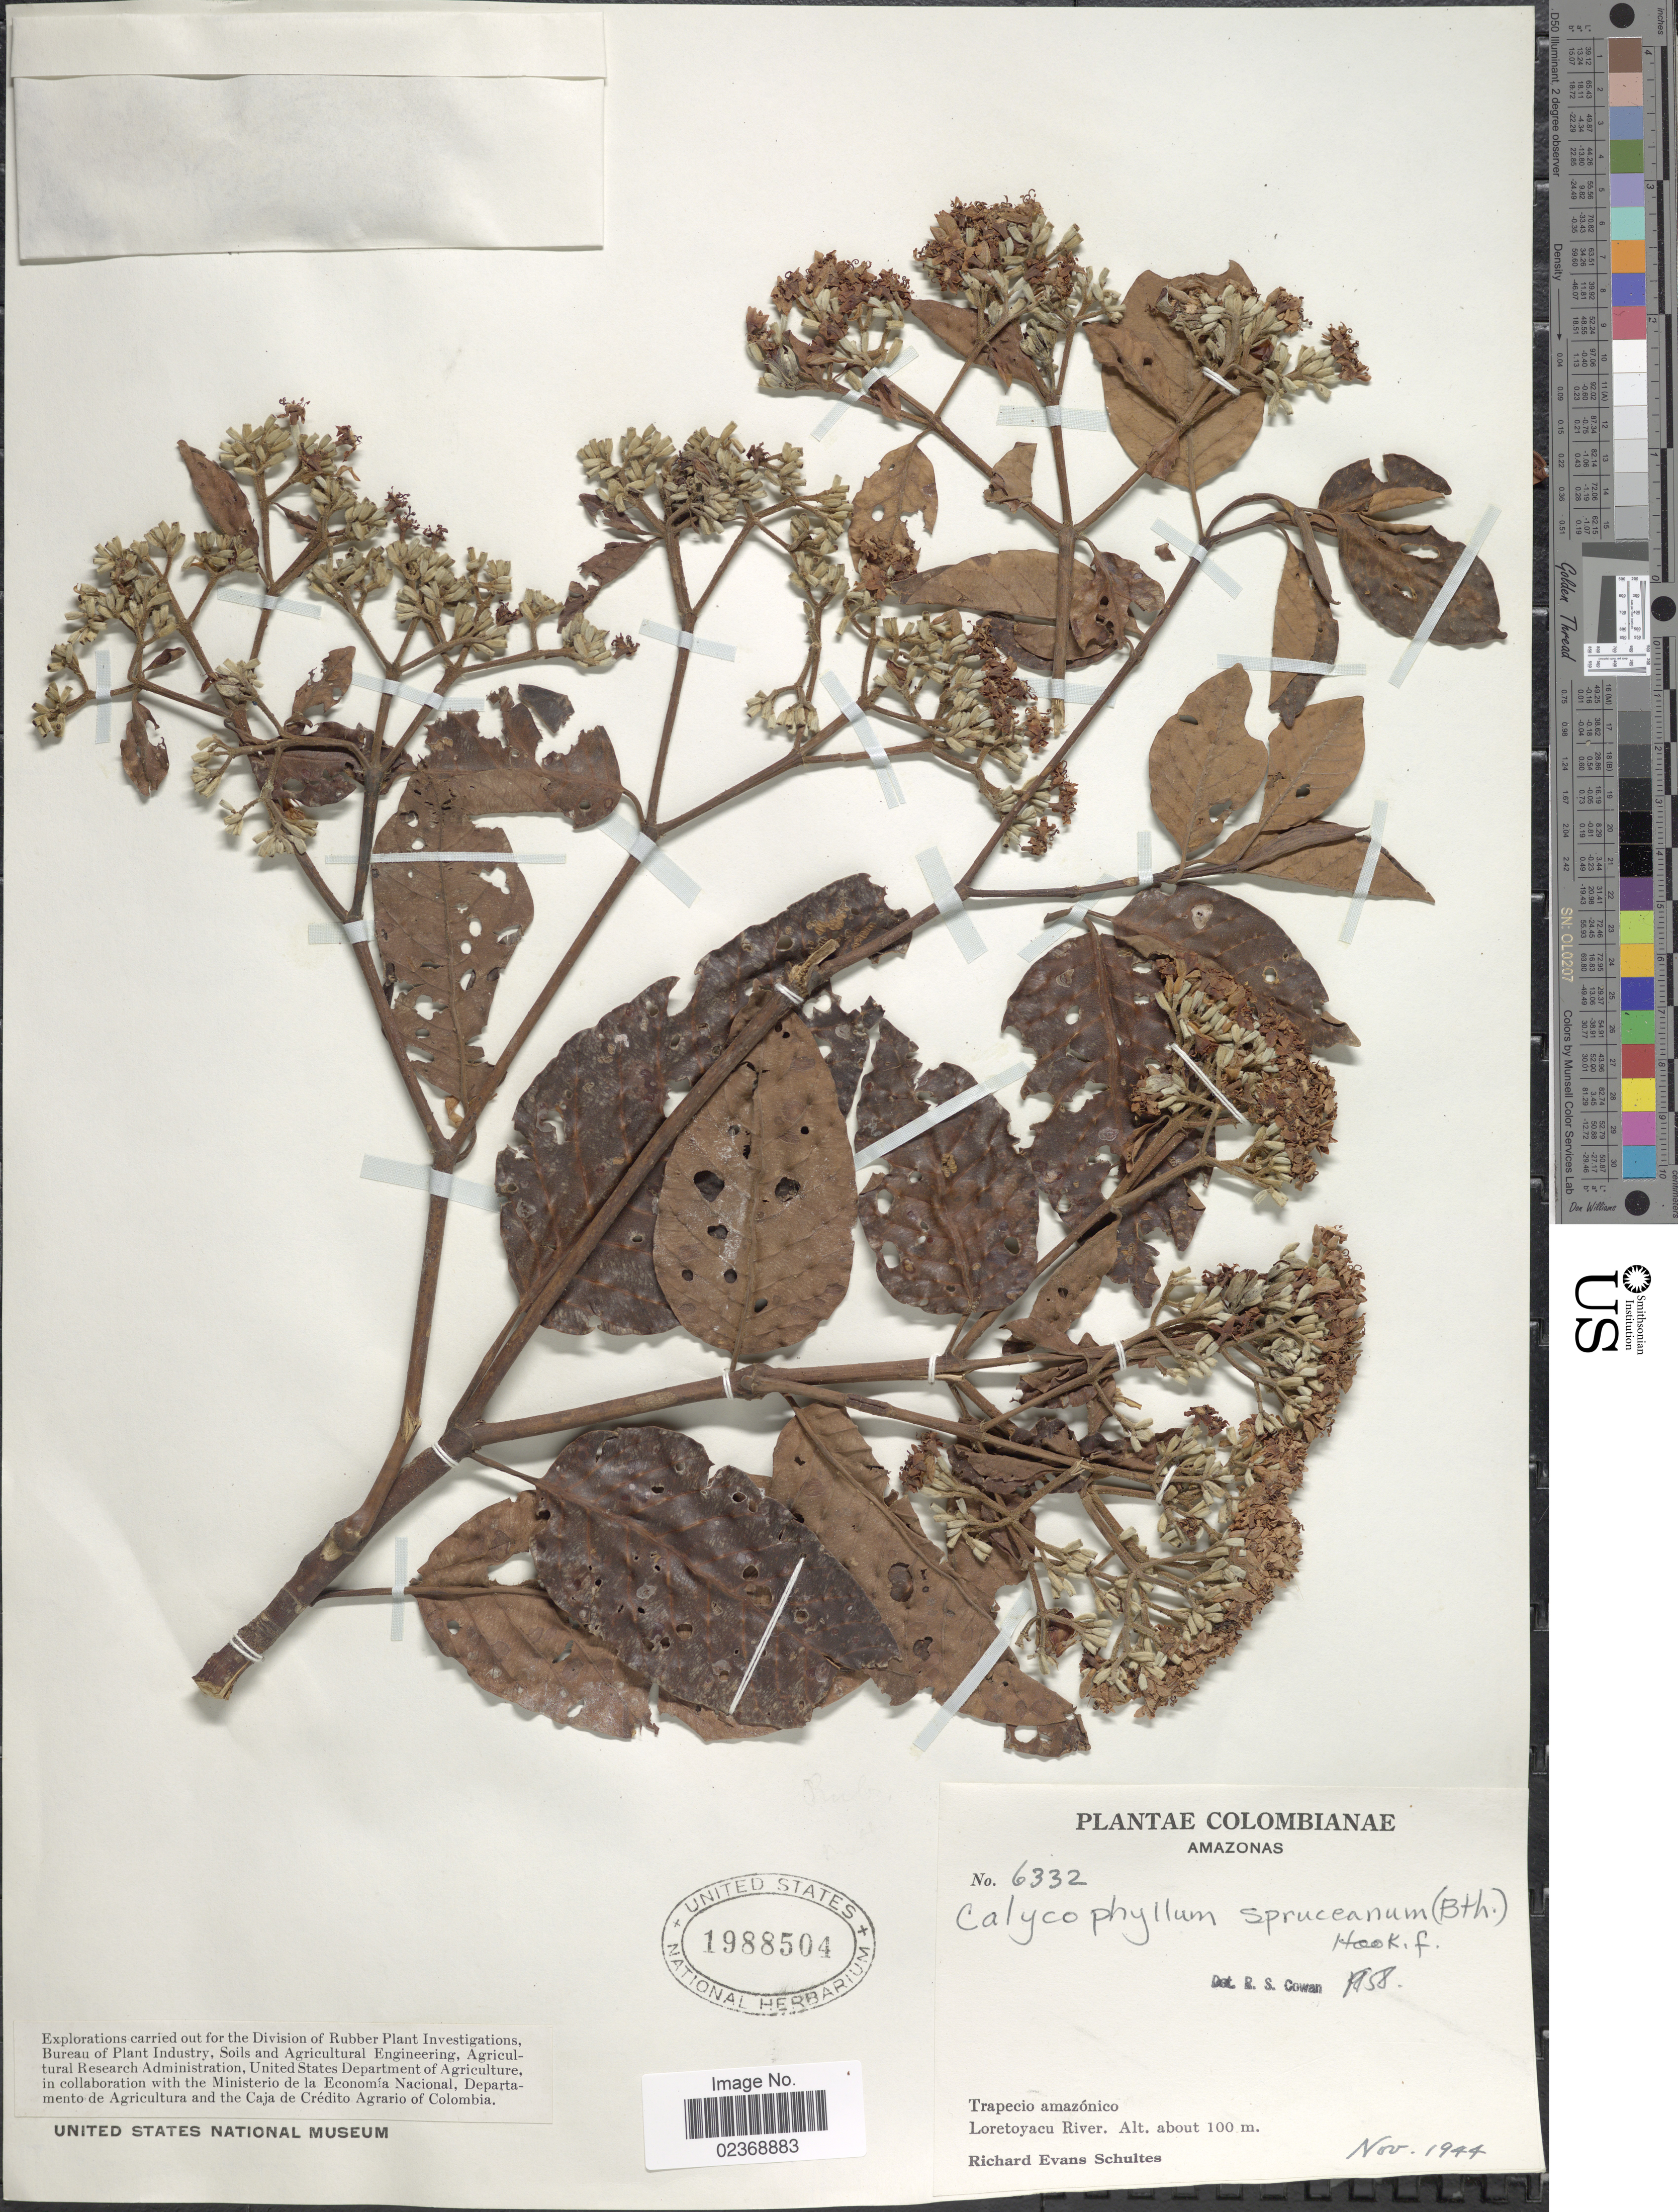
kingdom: Plantae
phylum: Tracheophyta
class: Magnoliopsida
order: Gentianales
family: Rubiaceae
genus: Calycophyllum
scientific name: Calycophyllum spruceanum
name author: (Benth.) Hook. f. ex K. Schum.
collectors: R. E. Schultes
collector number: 6332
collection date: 1944-11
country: Colombia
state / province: Amazônas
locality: Trapecio amazonico. Loretoyacu River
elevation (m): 100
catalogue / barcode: US 1988504